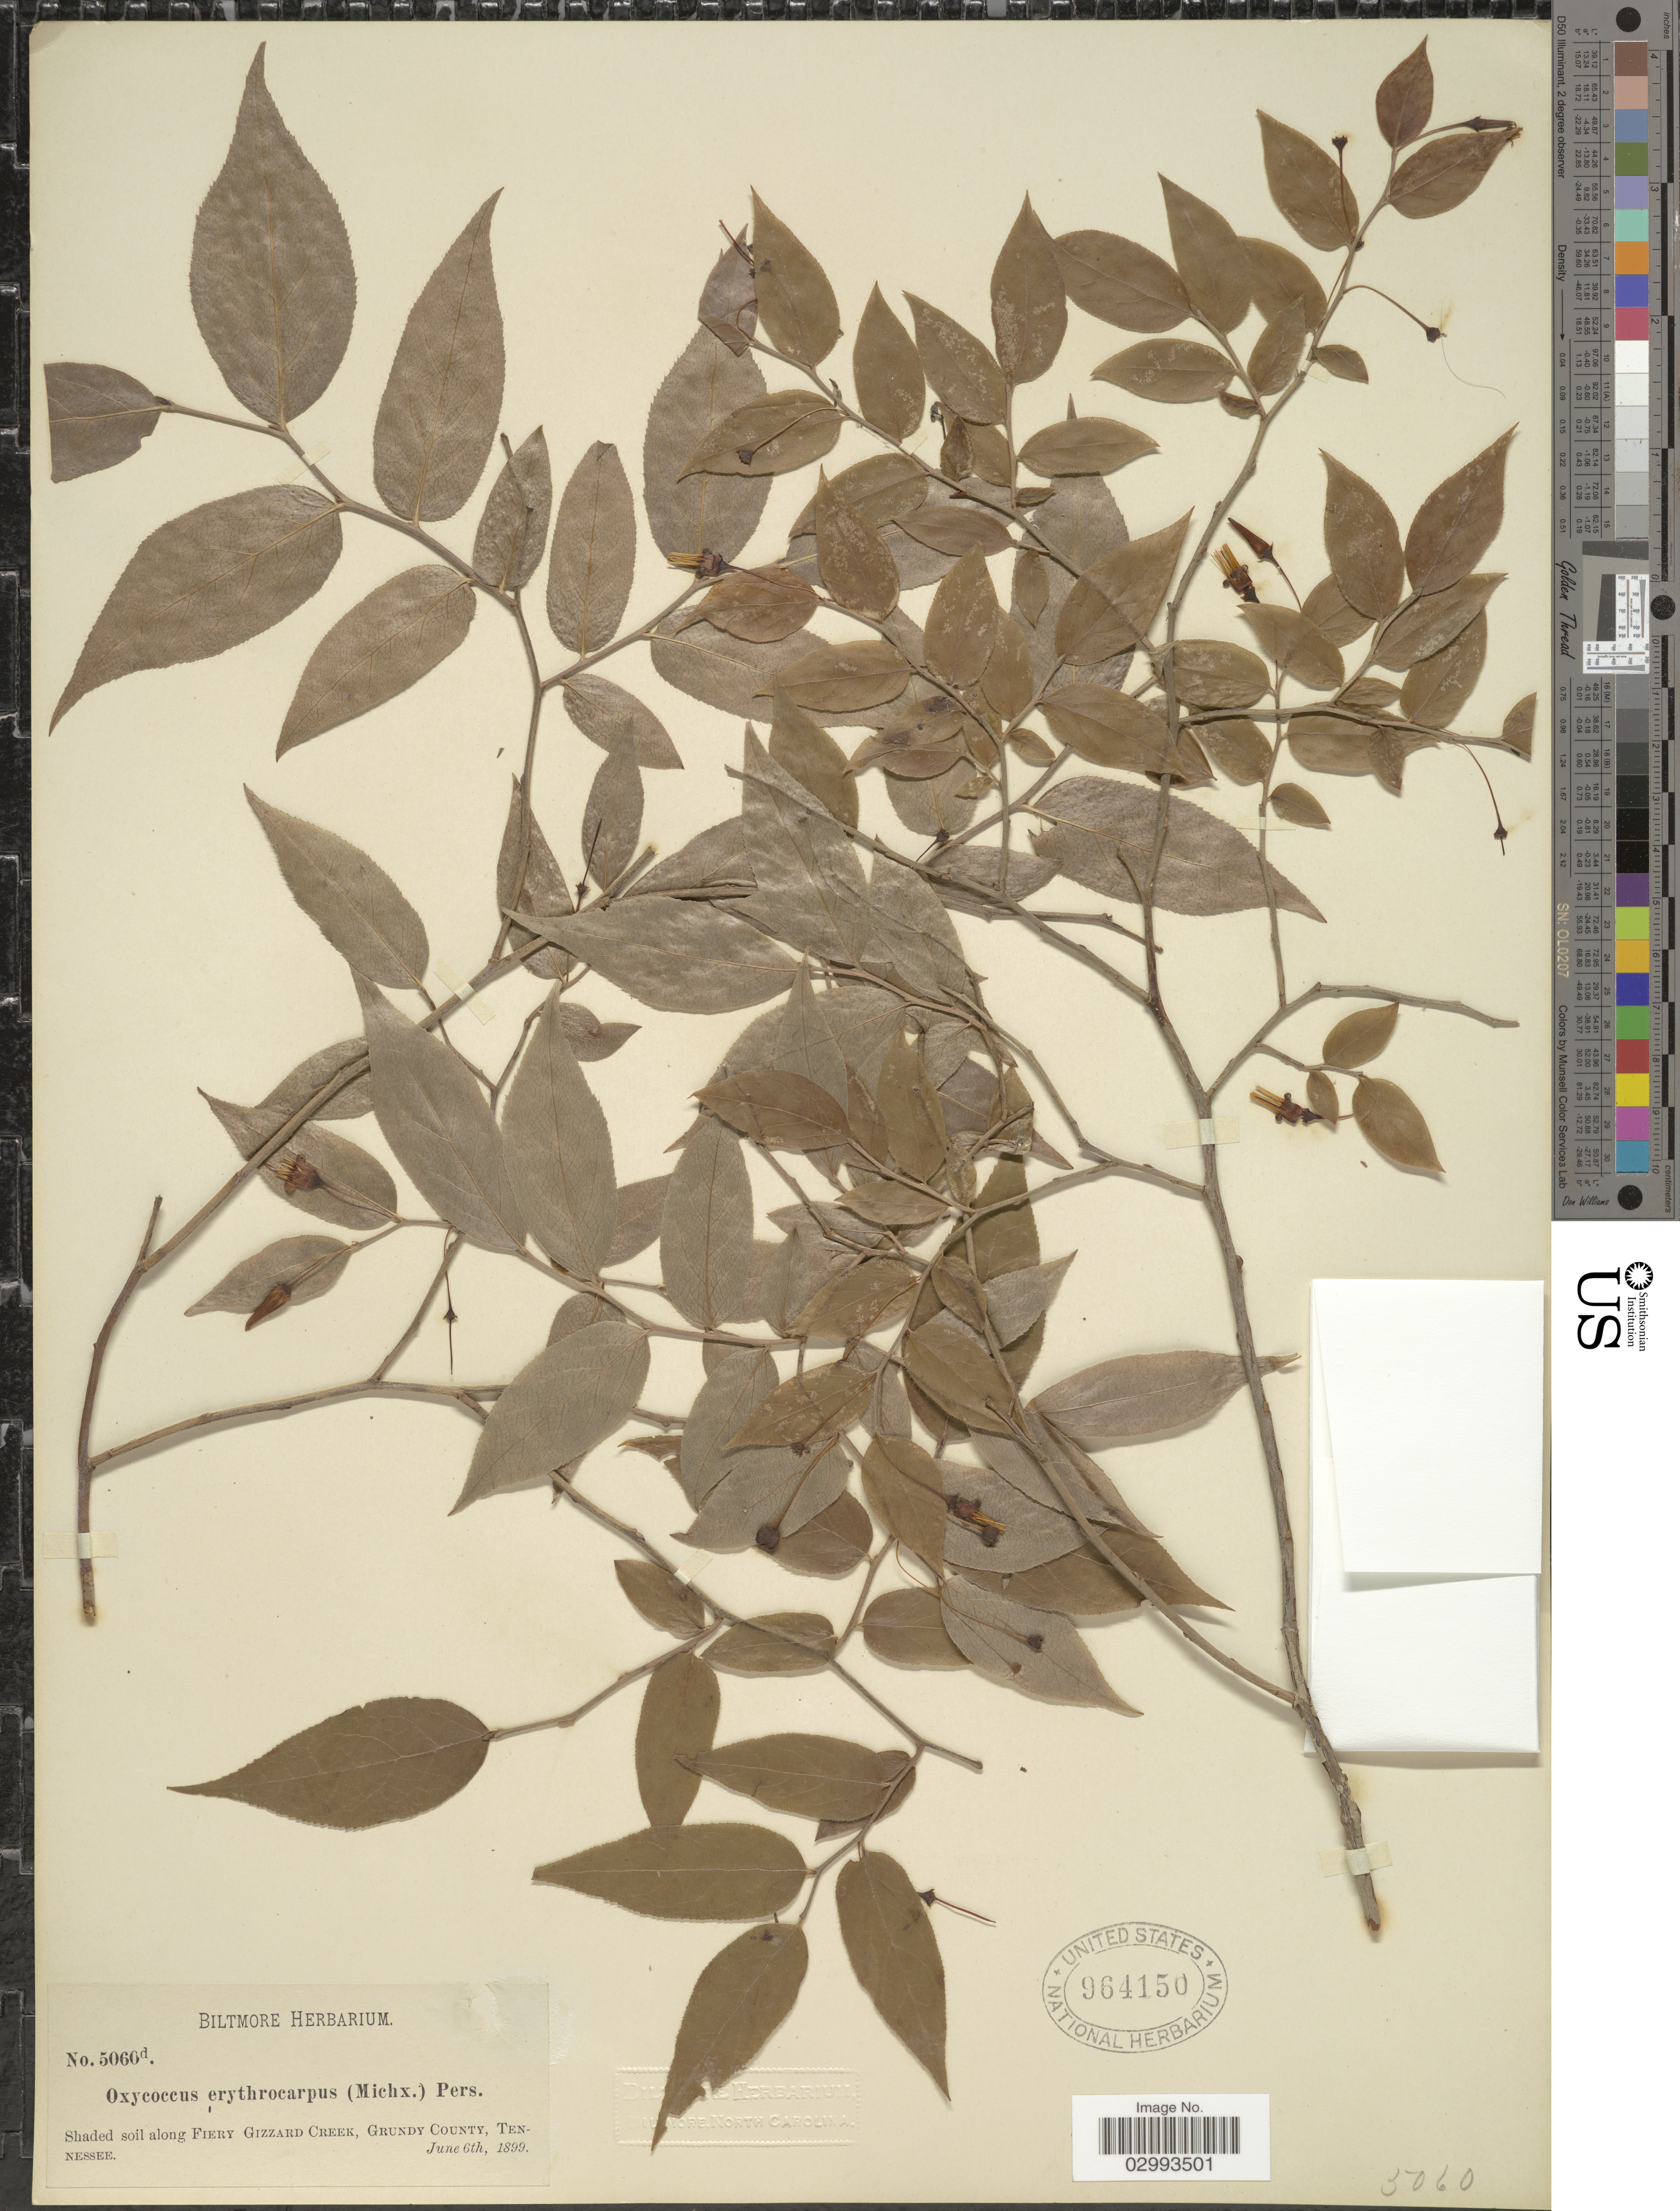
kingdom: Plantae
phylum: Tracheophyta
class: Magnoliopsida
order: Ericales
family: Ericaceae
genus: Hugeria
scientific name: Hugeria erythrocarpa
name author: (Michx.) Small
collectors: ex herb. Biltmore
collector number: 5060d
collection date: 1899-06-06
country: United States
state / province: Tennessee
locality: Along Fierry Gizzard Creek, Grundy County.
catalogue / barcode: US 964150